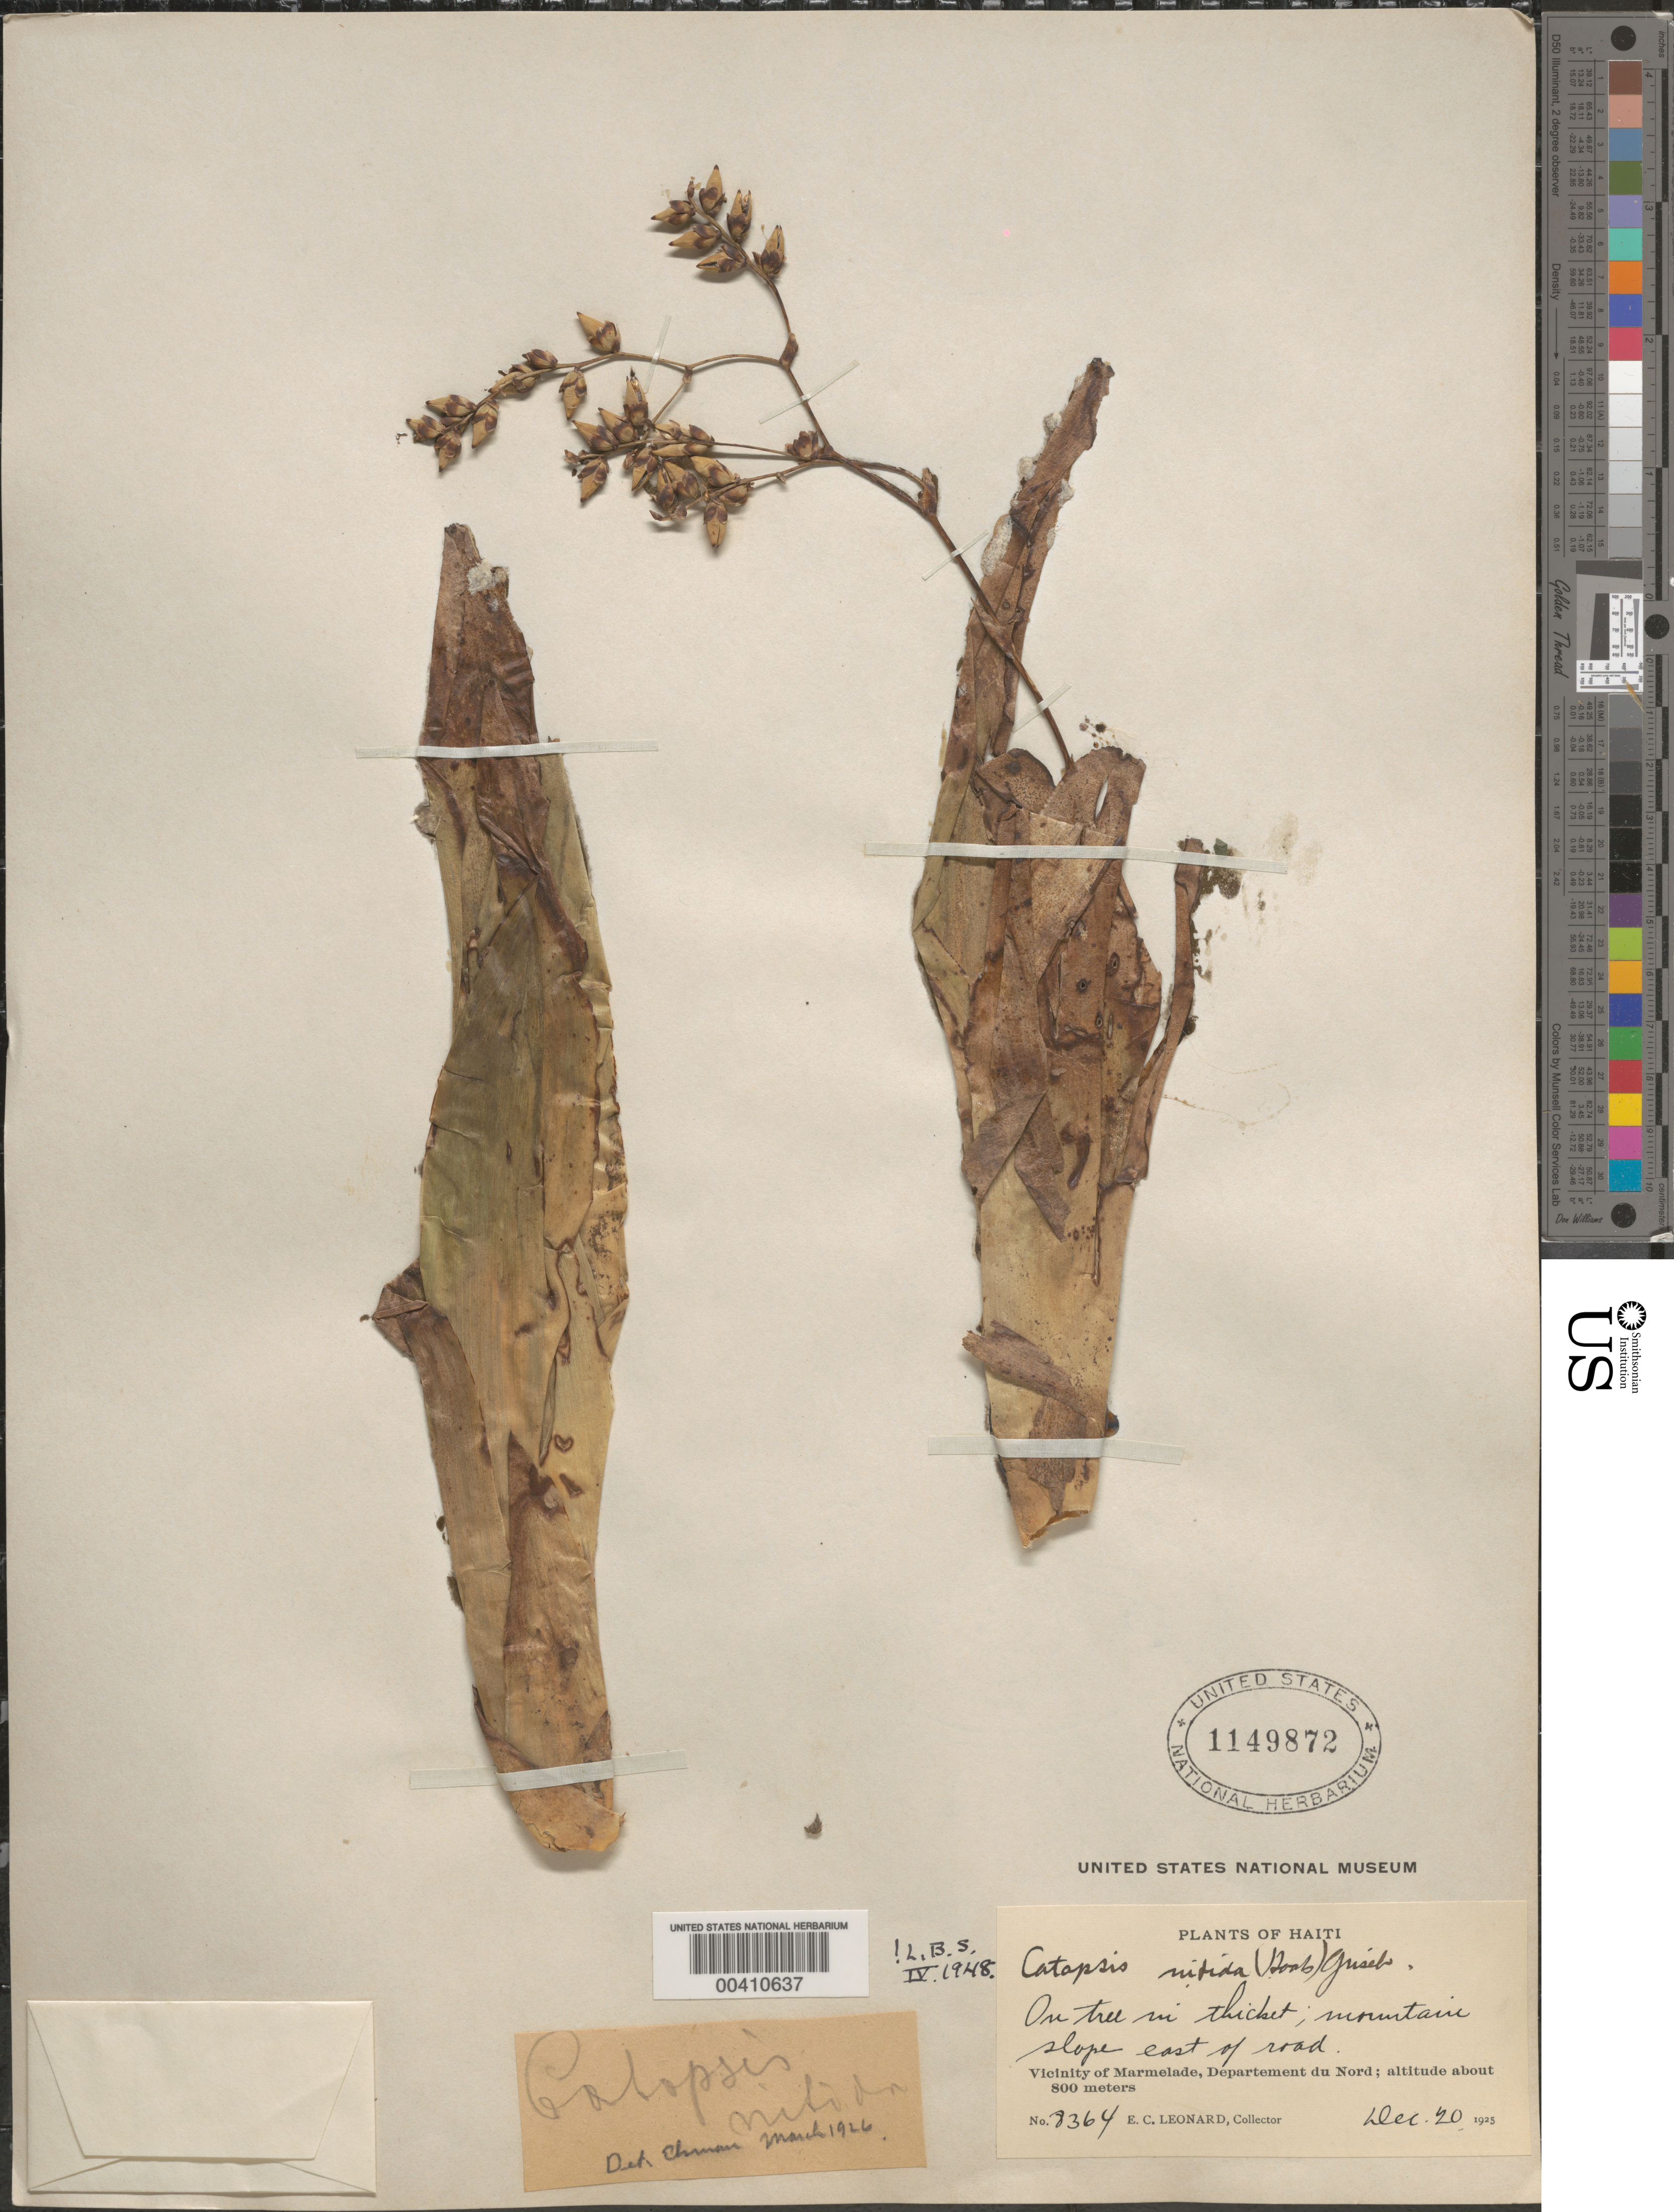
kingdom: Plantae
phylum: Tracheophyta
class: Liliopsida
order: Poales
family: Bromeliaceae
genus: Catopsis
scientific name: Catopsis nitida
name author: (Hook.) Griseb.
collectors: E. C. Leonard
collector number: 8364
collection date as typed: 20 Dec 1925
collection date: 1925-12-20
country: Haiti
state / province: Nord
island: Hispaniola Island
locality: Vicinity of marmelade, mountain slope e of road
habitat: On tree in thicket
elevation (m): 800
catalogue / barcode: US 1149872